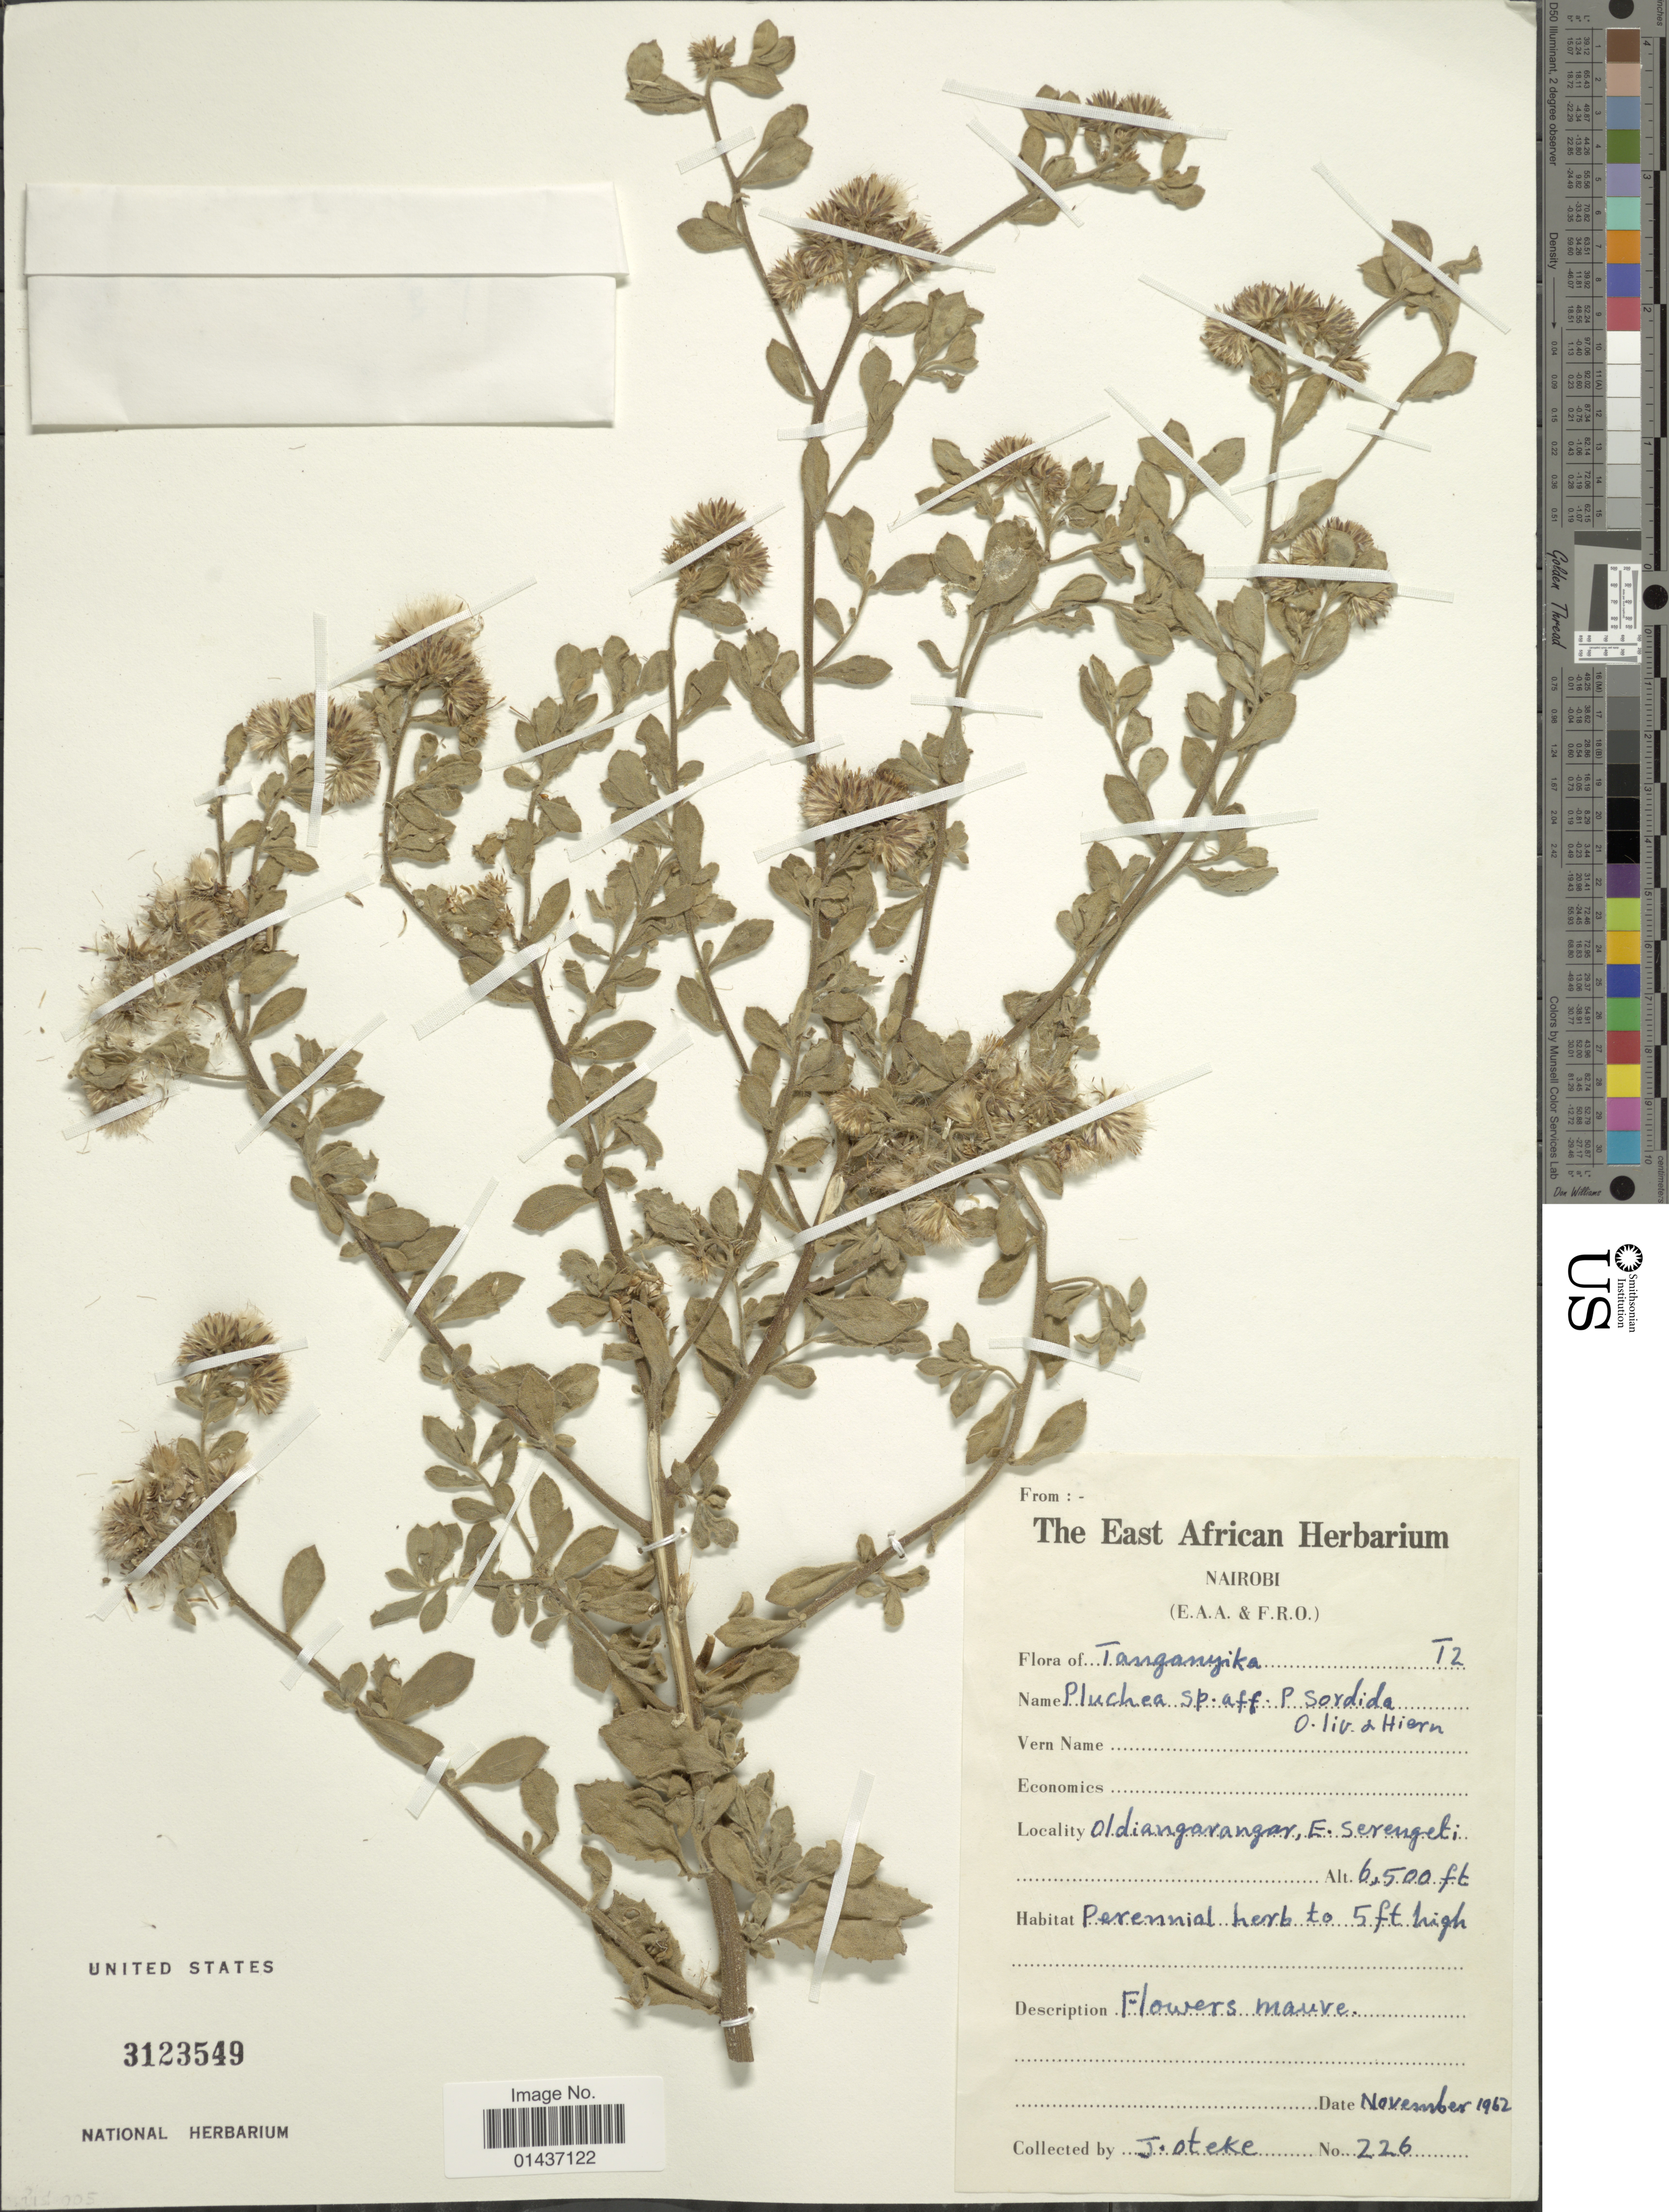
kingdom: Plantae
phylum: Tracheophyta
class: Magnoliopsida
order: Asterales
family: Asteraceae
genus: Pluchea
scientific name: Pluchea sordida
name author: (Vatke) Oliv. & Harms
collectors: J. Oteke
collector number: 226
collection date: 1962-11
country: Tanzania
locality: Tanganyika T2, Oldiangaranger, E Serengeti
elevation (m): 1981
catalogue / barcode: US 3123549